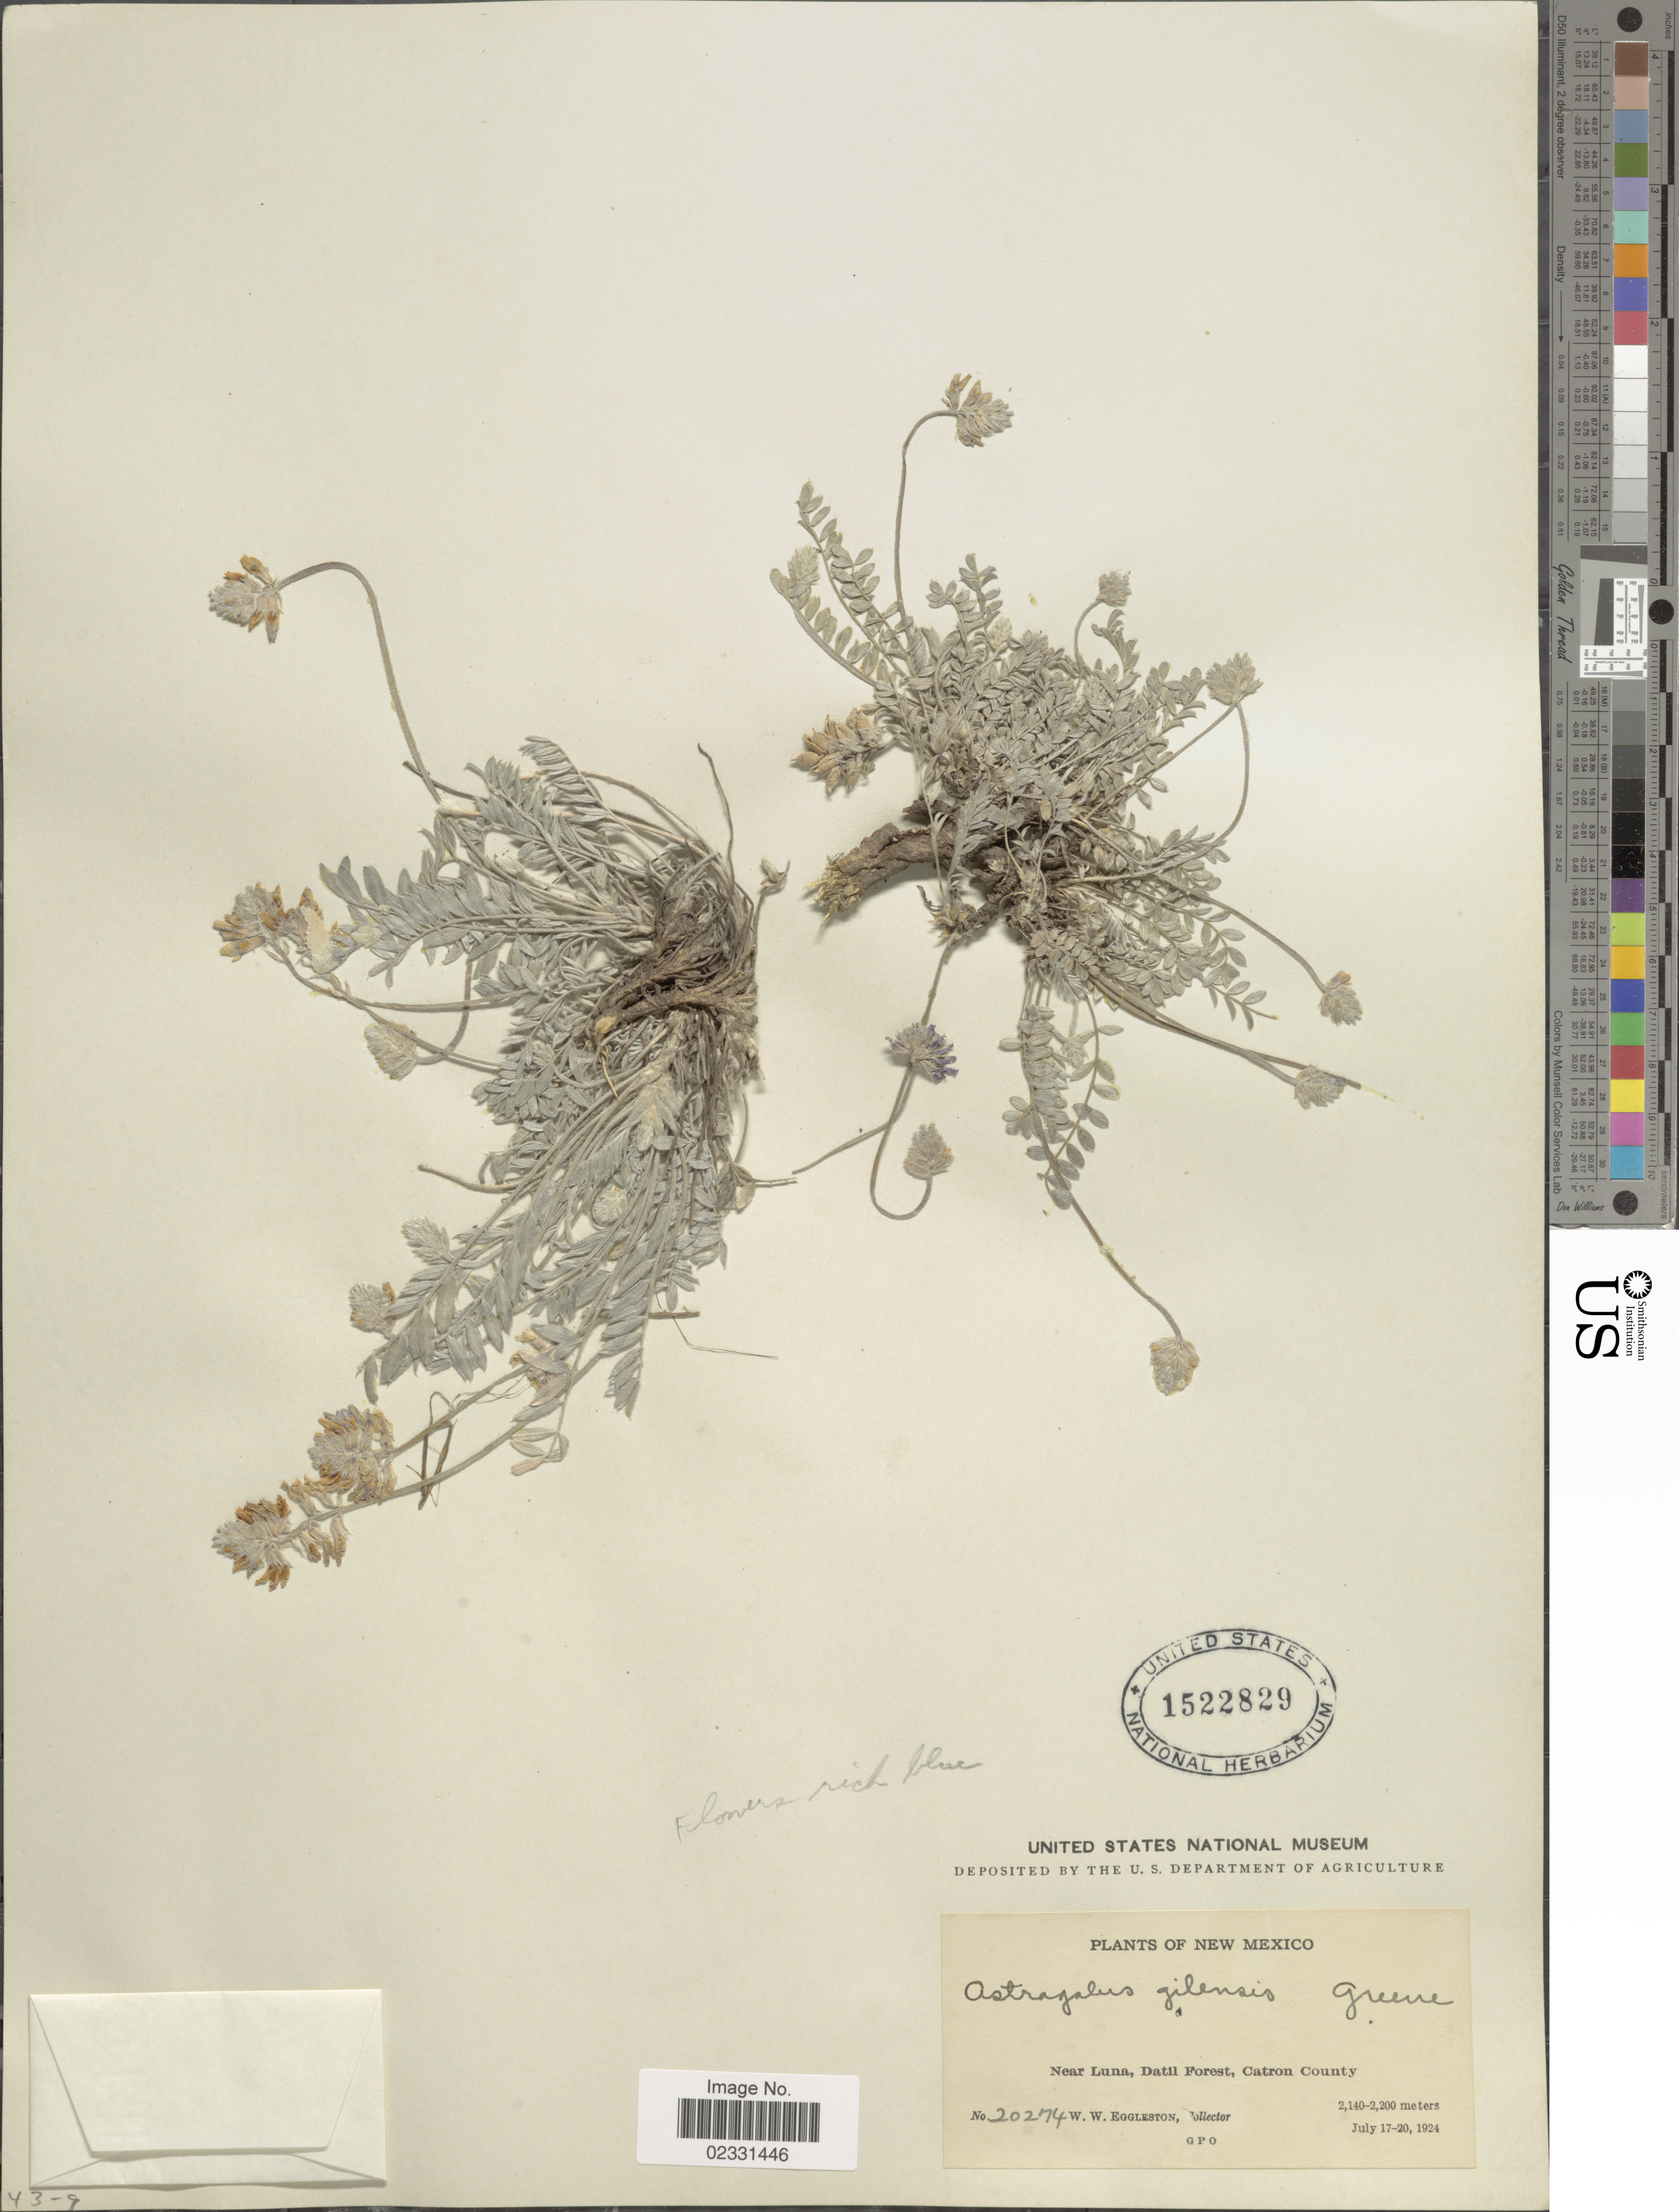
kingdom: Plantae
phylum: Tracheophyta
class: Magnoliopsida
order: Fabales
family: Fabaceae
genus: Astragalus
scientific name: Astragalus gilensis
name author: Greene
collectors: W. W. Eggleston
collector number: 20274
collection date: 1924-07-17/1924-07-20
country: United States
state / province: New Mexico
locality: Near Luna, Datil Forest, Catron County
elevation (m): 2140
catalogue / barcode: US 1522829